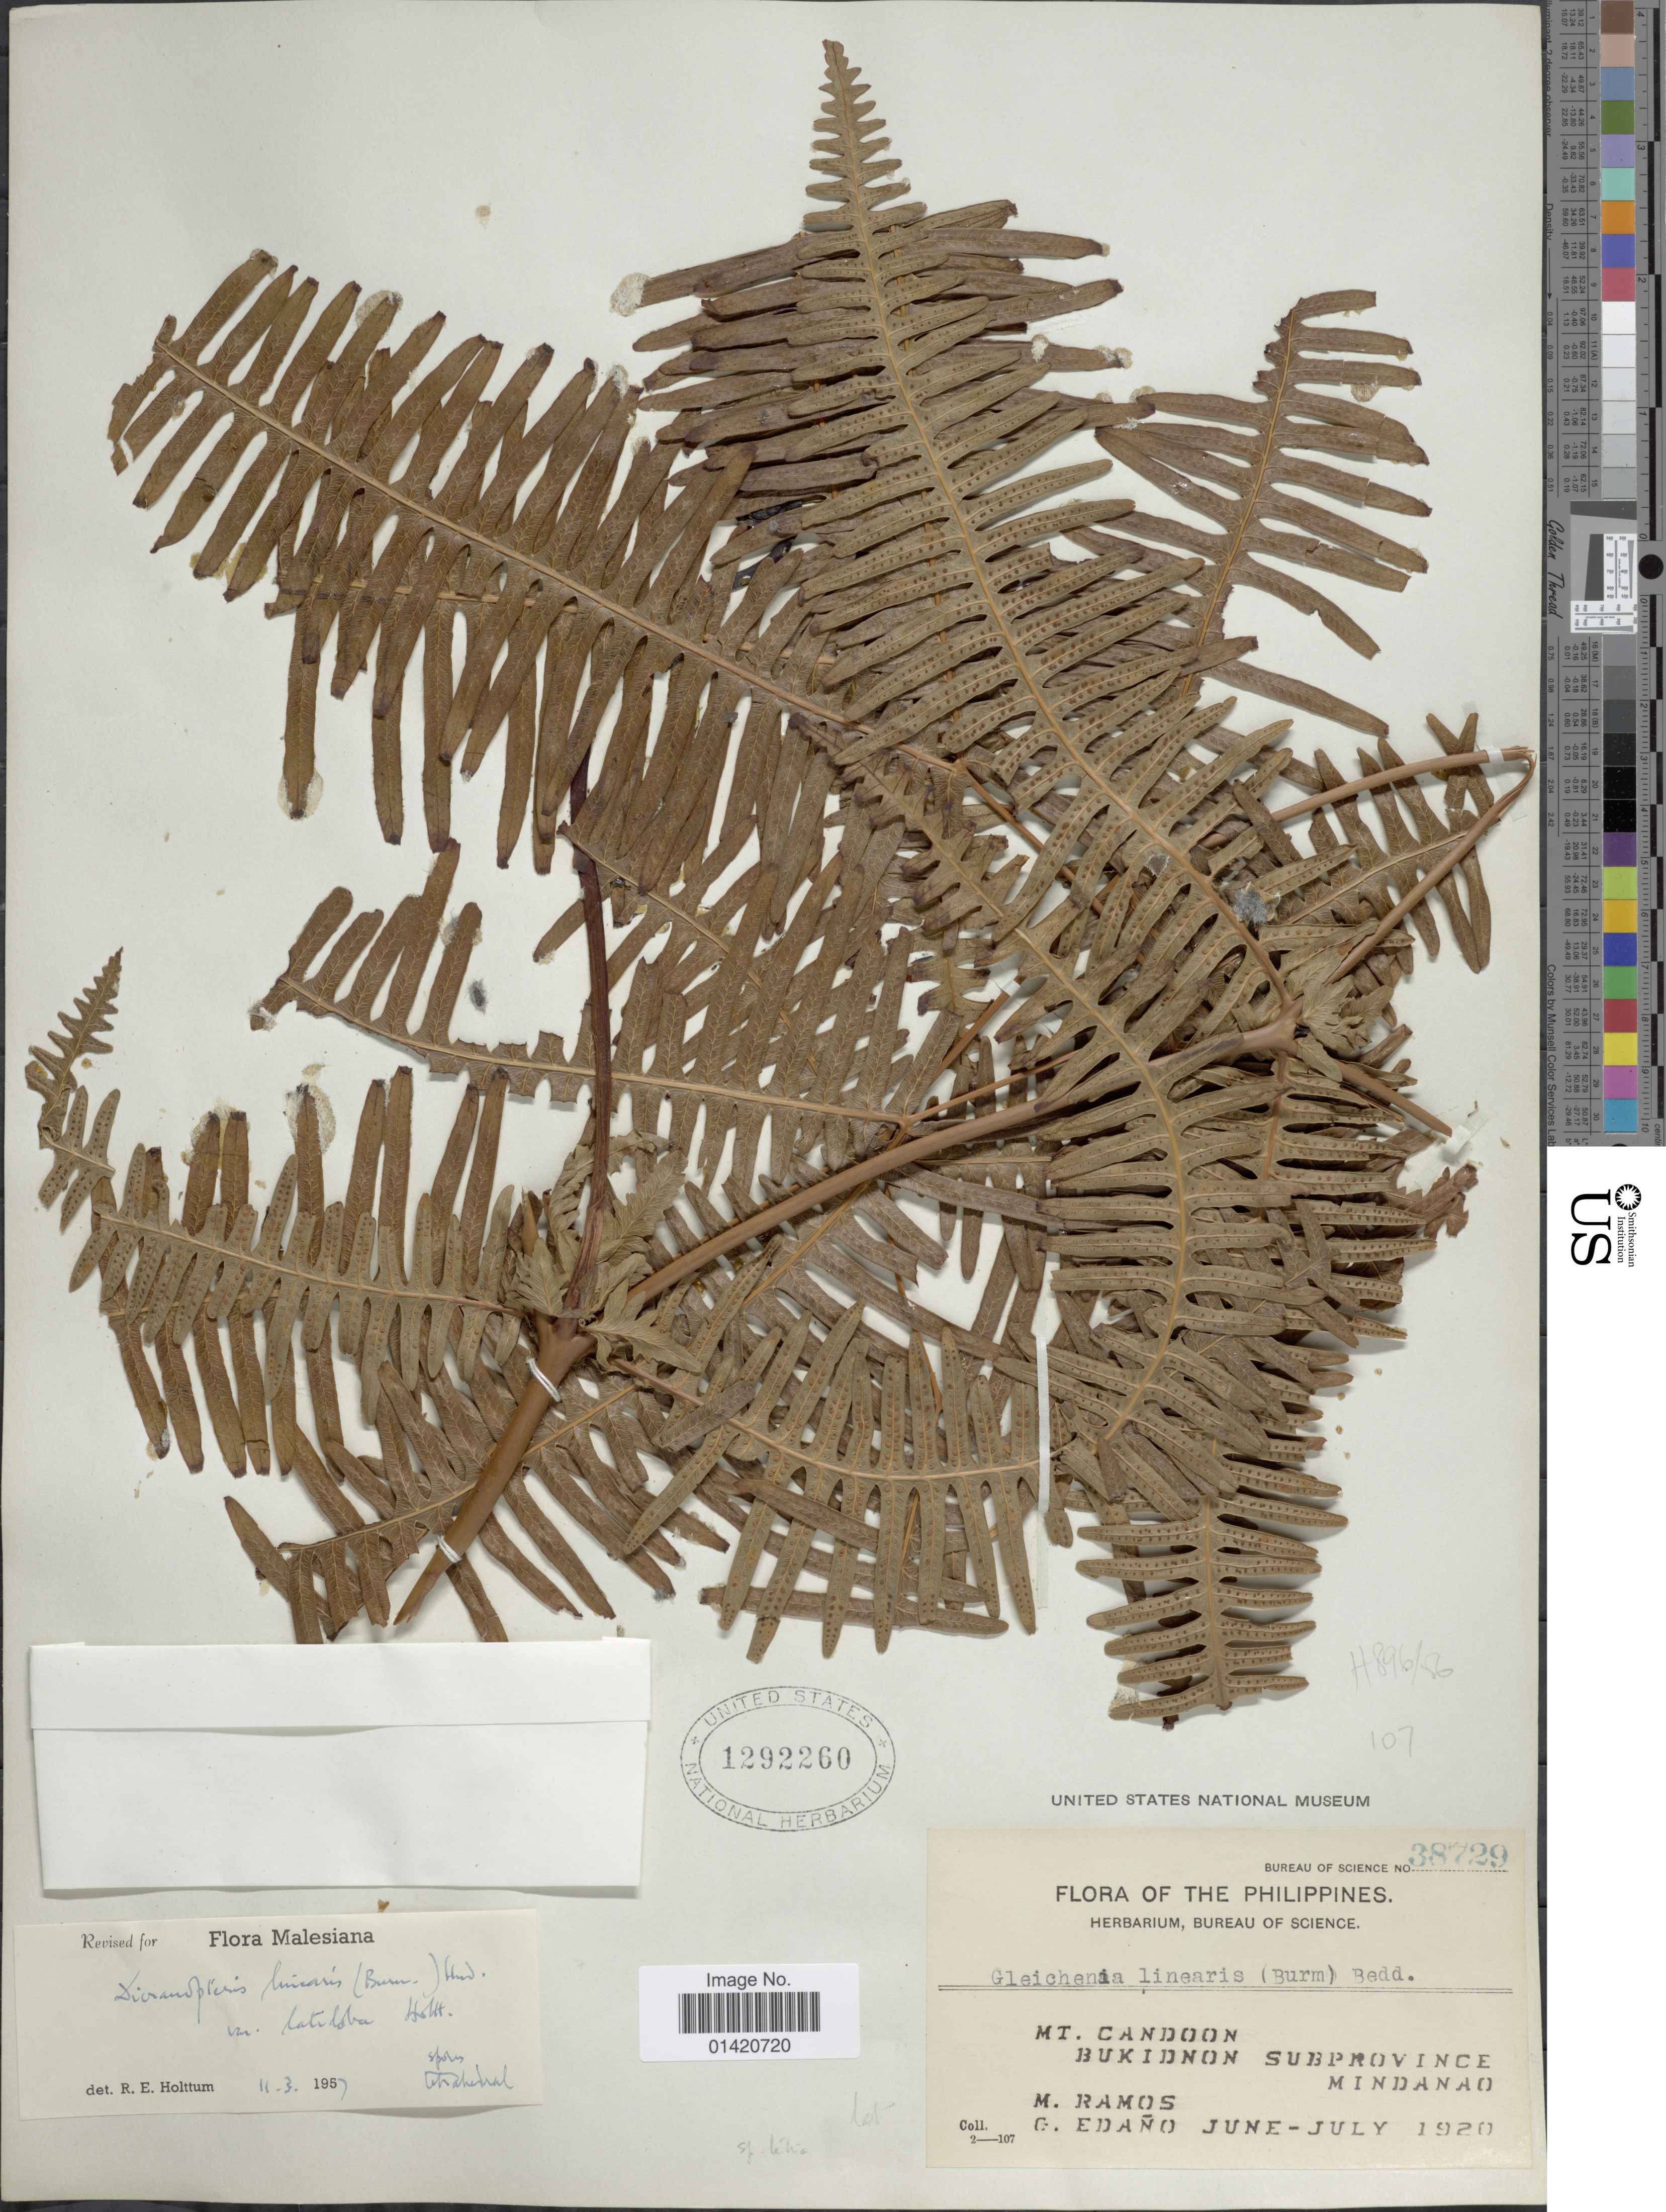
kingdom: Plantae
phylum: Tracheophyta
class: Polypodiopsida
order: Gleicheniales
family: Gleicheniaceae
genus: Dicranopteris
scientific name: Dicranopteris linearis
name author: (Burm. f.) Underw.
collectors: M. Ramos & G. Edaño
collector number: Bureau of Science 38729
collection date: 1920-06/1920-07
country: Philippines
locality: Mt Candoon, Bukidnon Subprovince Mindanao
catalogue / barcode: US 1292260